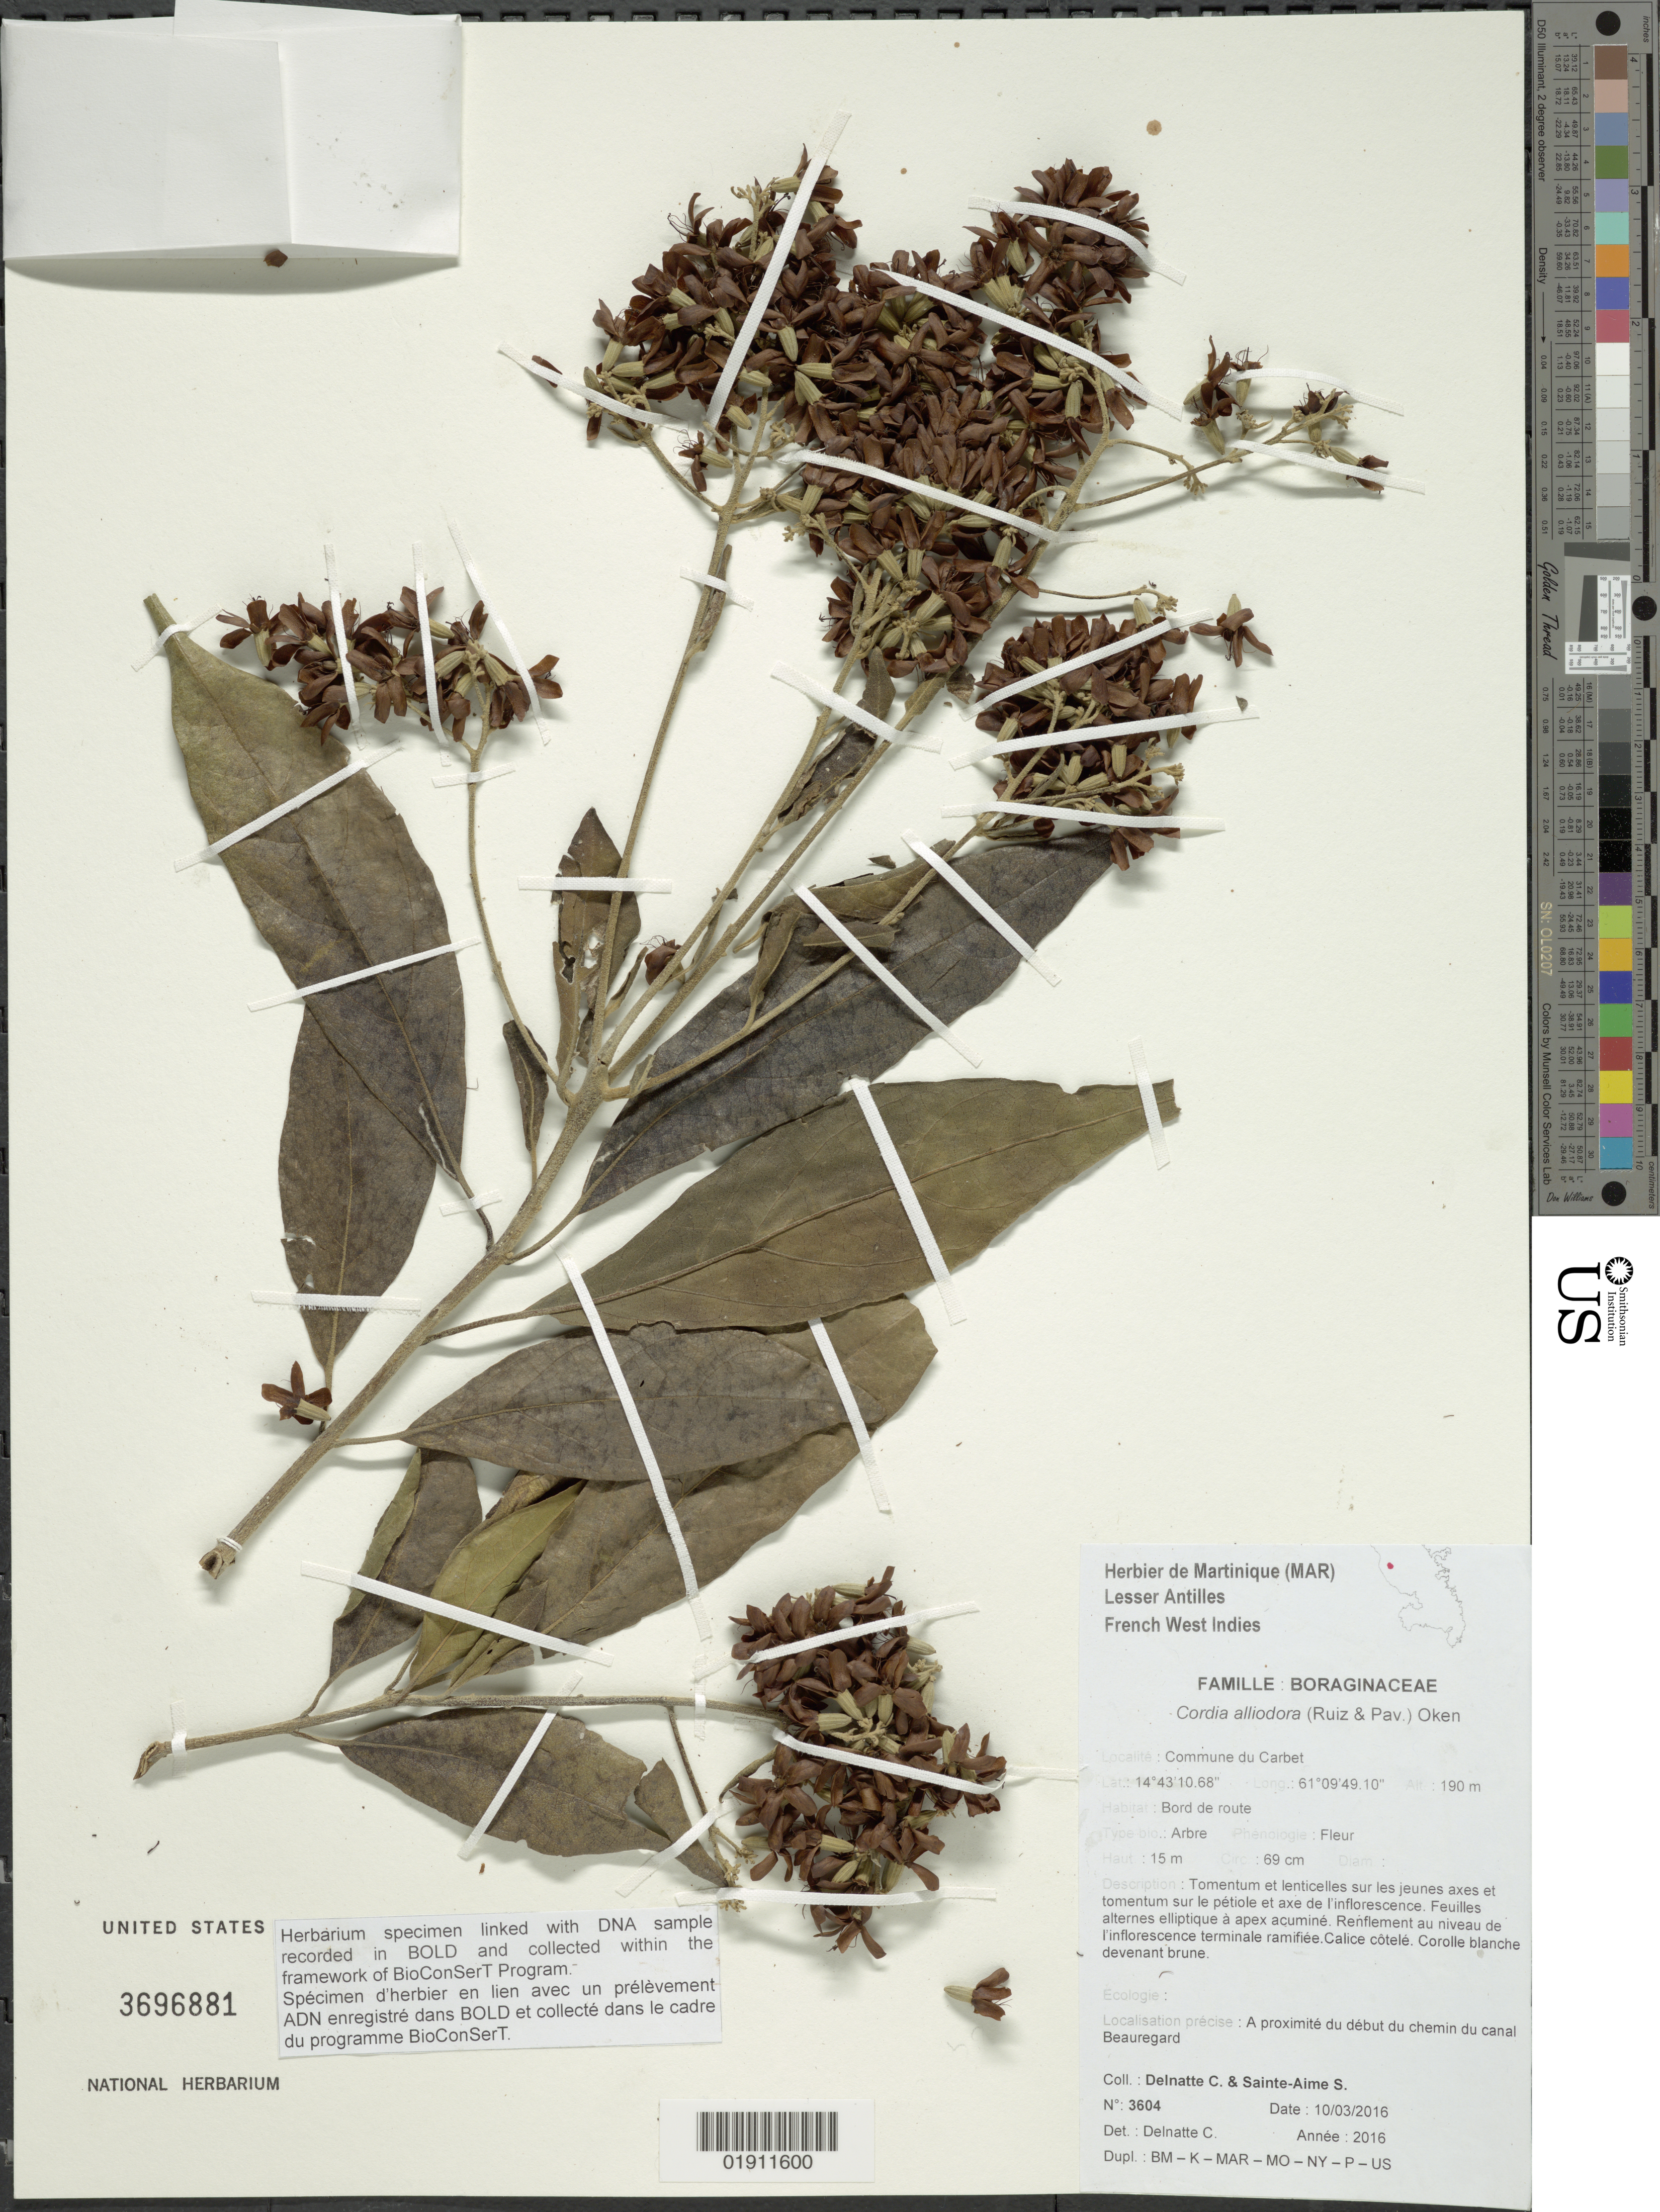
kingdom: Plantae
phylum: Tracheophyta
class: Magnoliopsida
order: Boraginales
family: Cordiaceae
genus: Cordia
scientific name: Cordia alliodora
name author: (Ruiz & Pav.) Oken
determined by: Delnatte, C.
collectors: C. Delnatte & S. Saint-Aime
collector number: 3604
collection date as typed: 10/03/2016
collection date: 2016-03-10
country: Martinique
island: Martinique I.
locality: Commune du Carbet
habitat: Bord de route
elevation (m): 190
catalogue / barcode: US 3696881